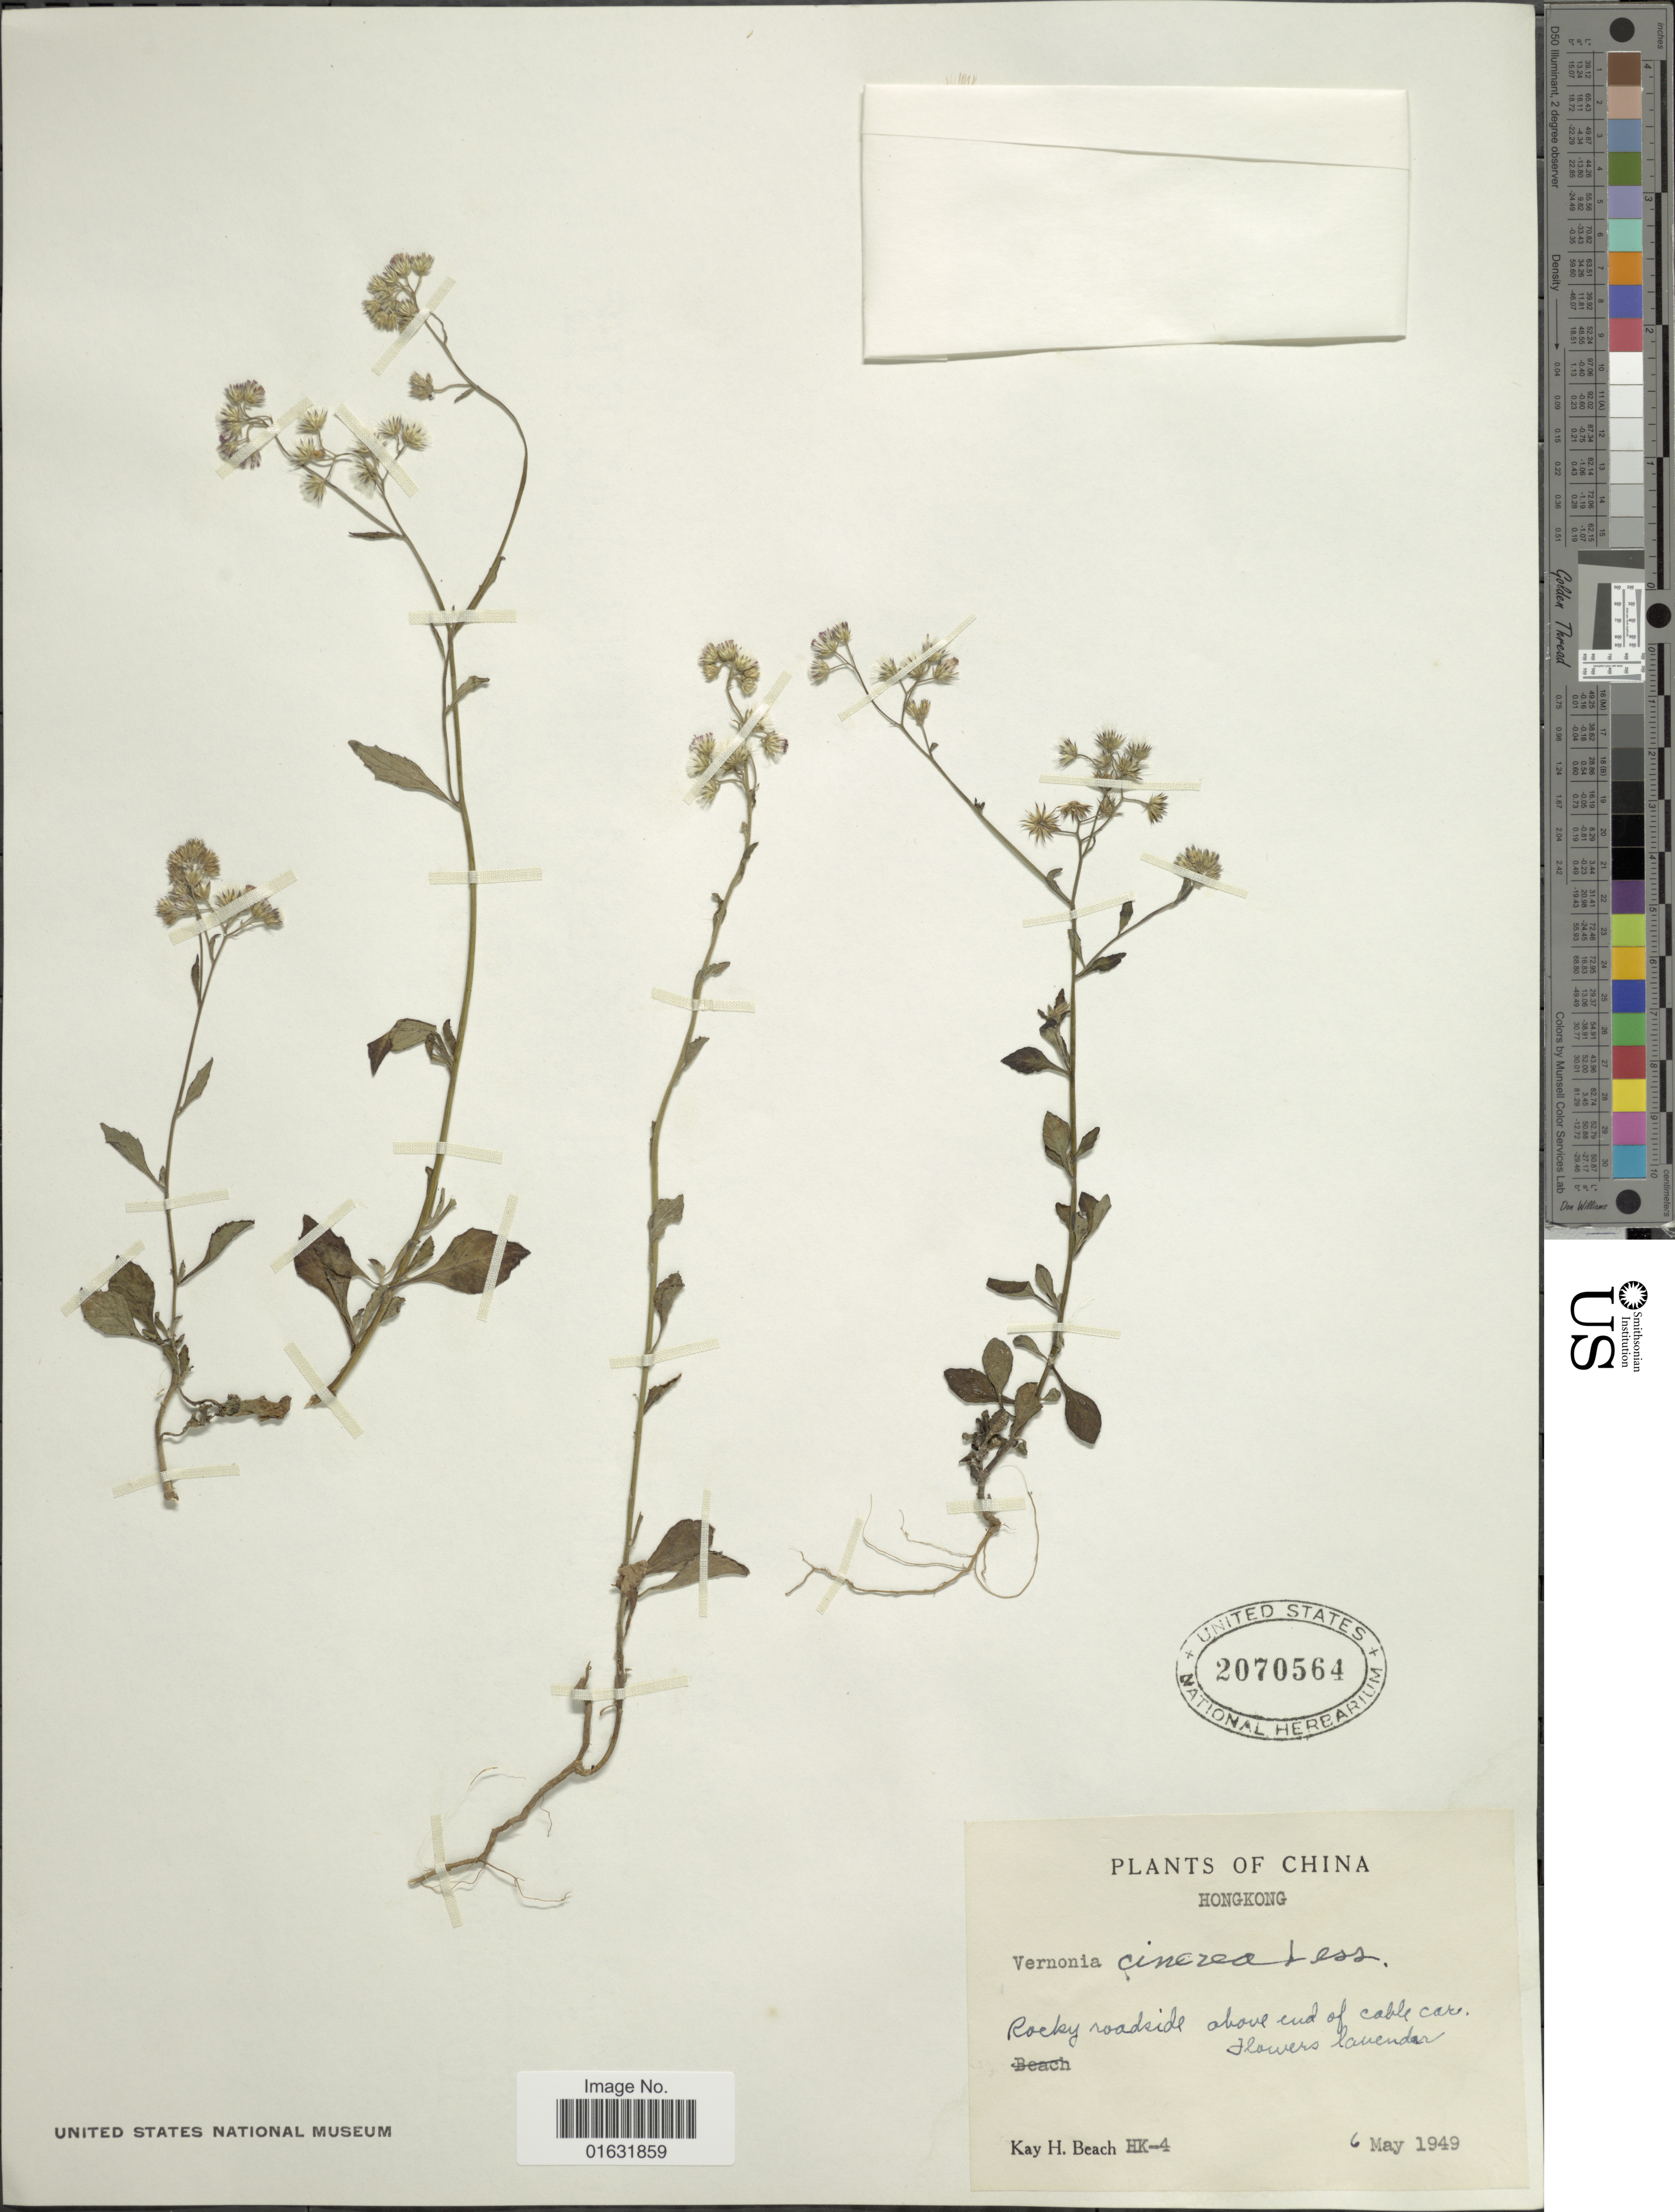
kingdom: Plantae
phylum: Tracheophyta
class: Magnoliopsida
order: Asterales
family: Asteraceae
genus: Cyanthillium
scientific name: Cyanthillium cinereum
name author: (L.) H. Rob.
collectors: K. H. Beach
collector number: HK-4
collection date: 1949-05-06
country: China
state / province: Hong Kong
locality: Rocky roadside aboveand of cable care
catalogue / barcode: US 2070564